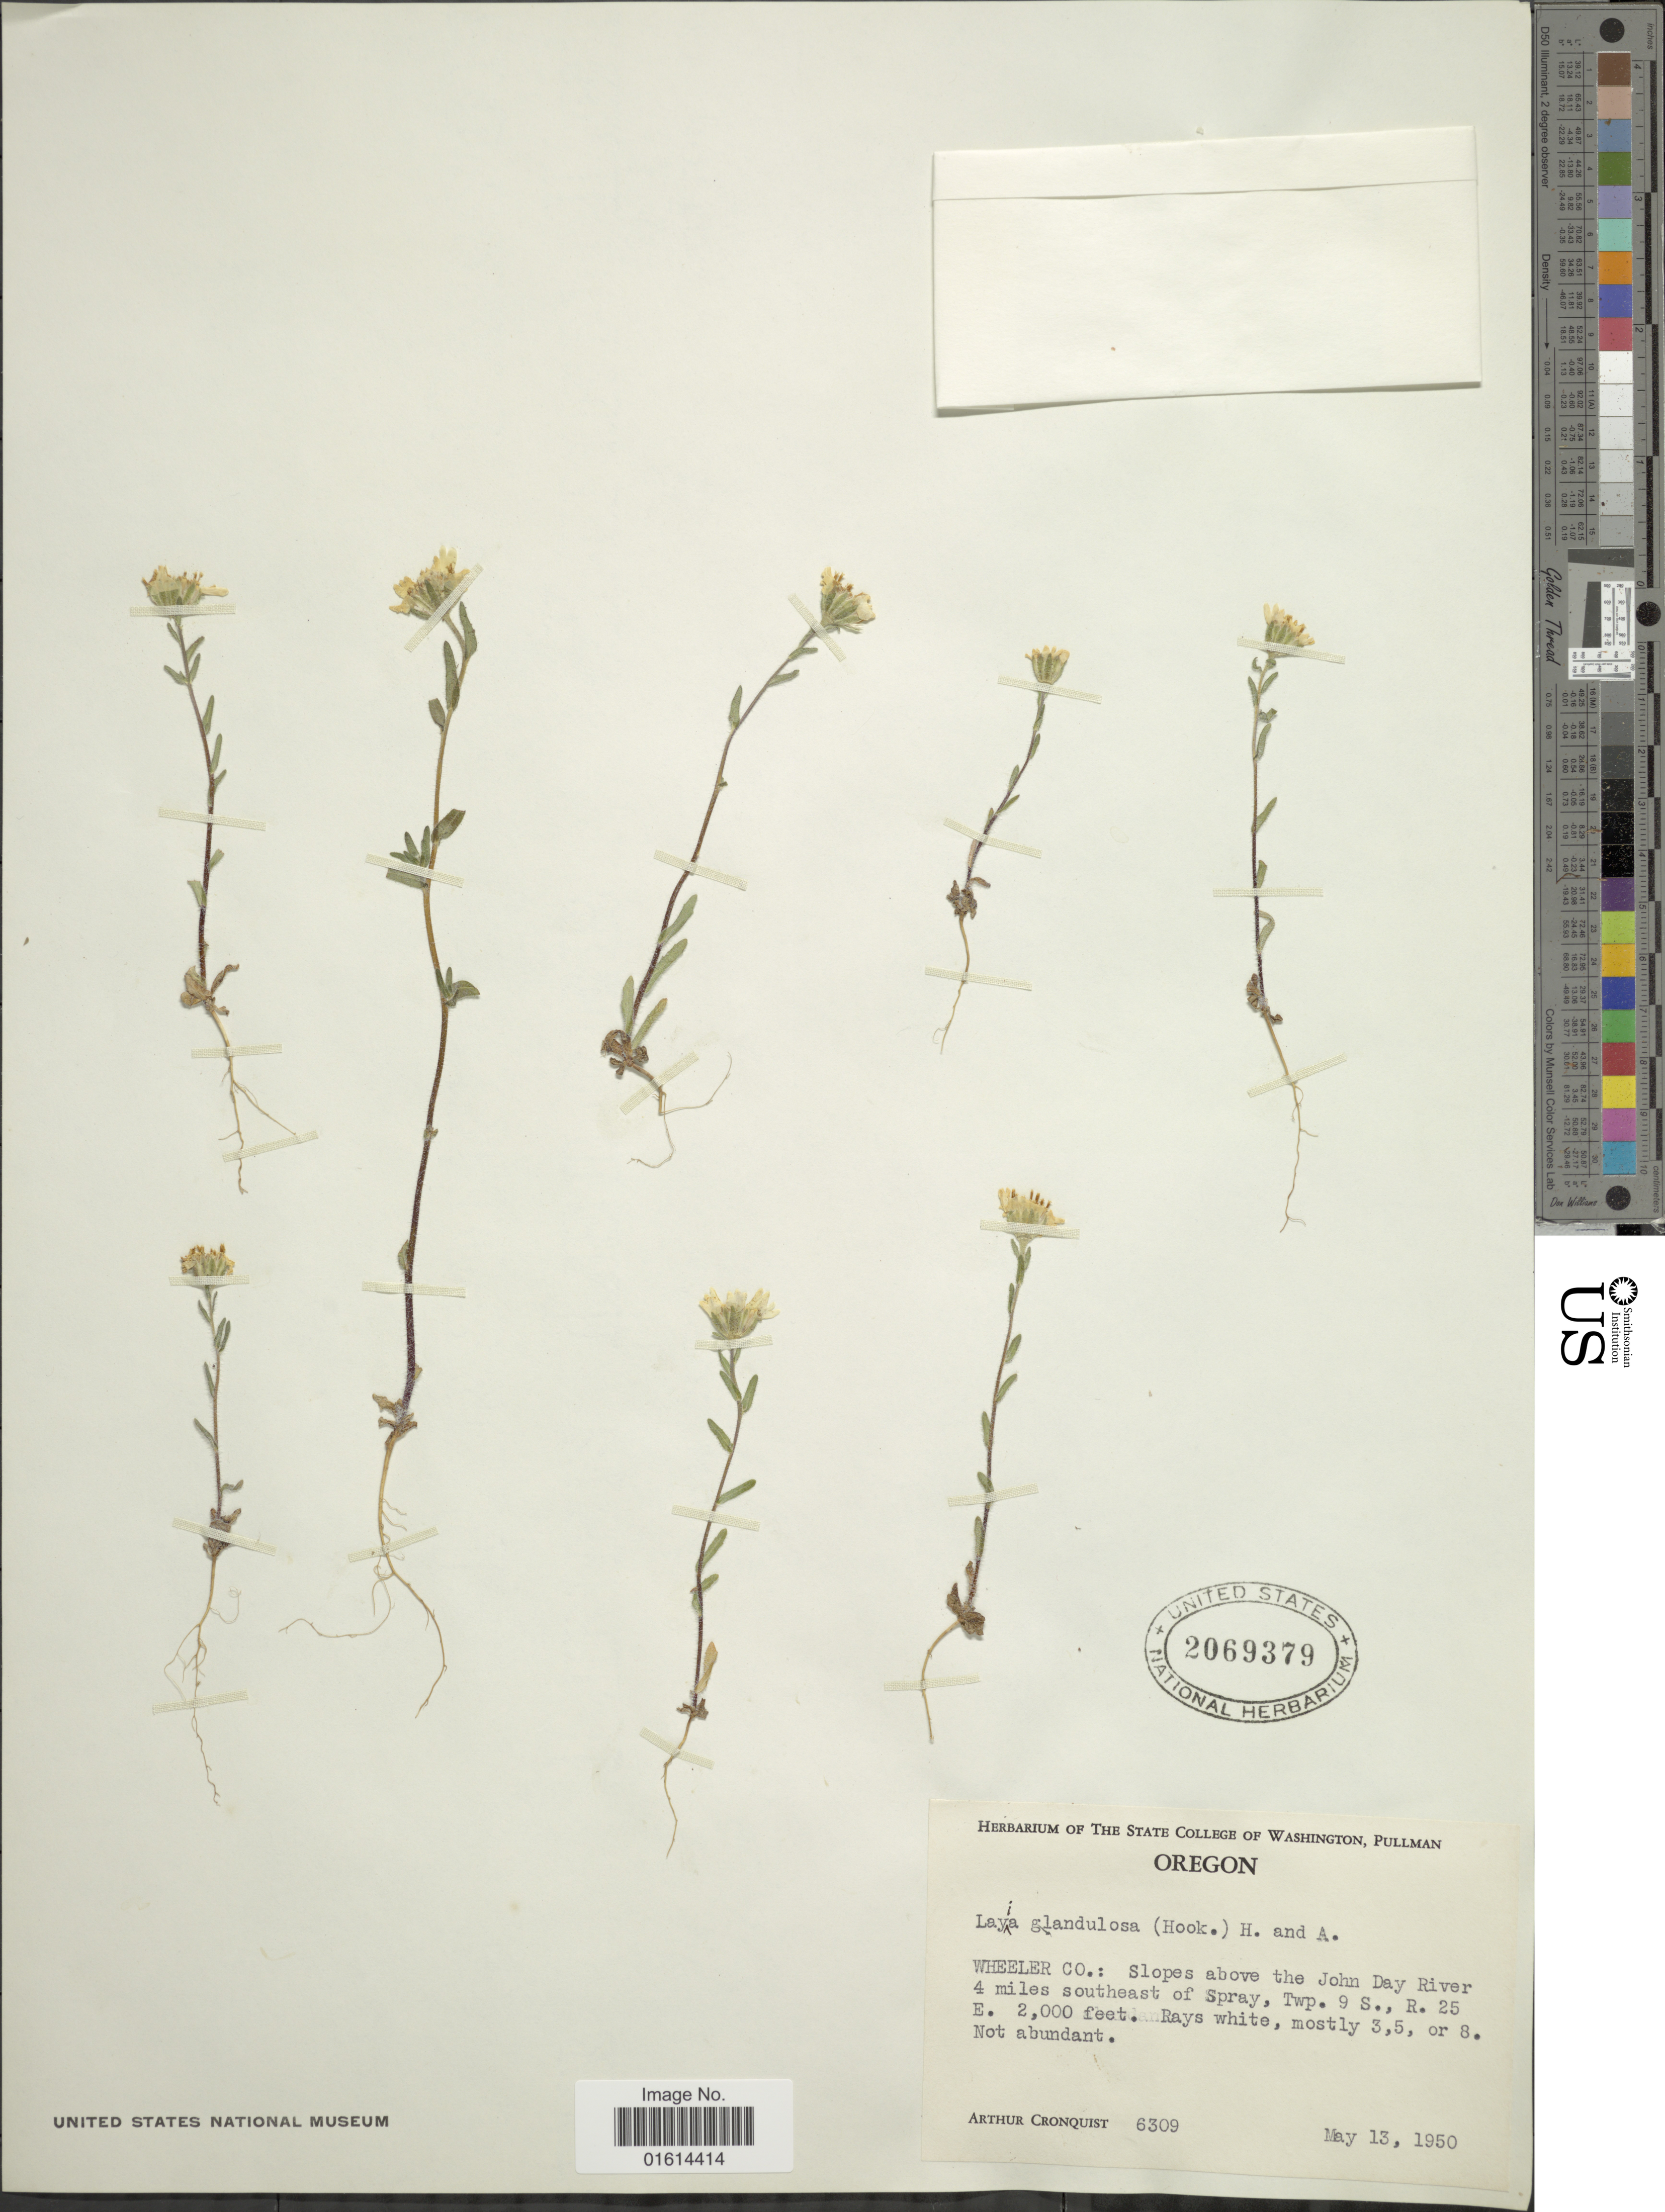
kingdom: Plantae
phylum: Tracheophyta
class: Magnoliopsida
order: Asterales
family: Asteraceae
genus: Layia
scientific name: Layia glandulosa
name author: Hook. & Arn.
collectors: A. J. Cronquist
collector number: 6309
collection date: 1950-05-13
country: United States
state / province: Oregon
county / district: Wheeler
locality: Wheeler Co., slopes above the John Day River 4 miles southeast of Spray, Twp. 9S., R.25 E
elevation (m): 610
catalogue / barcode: US 2069379